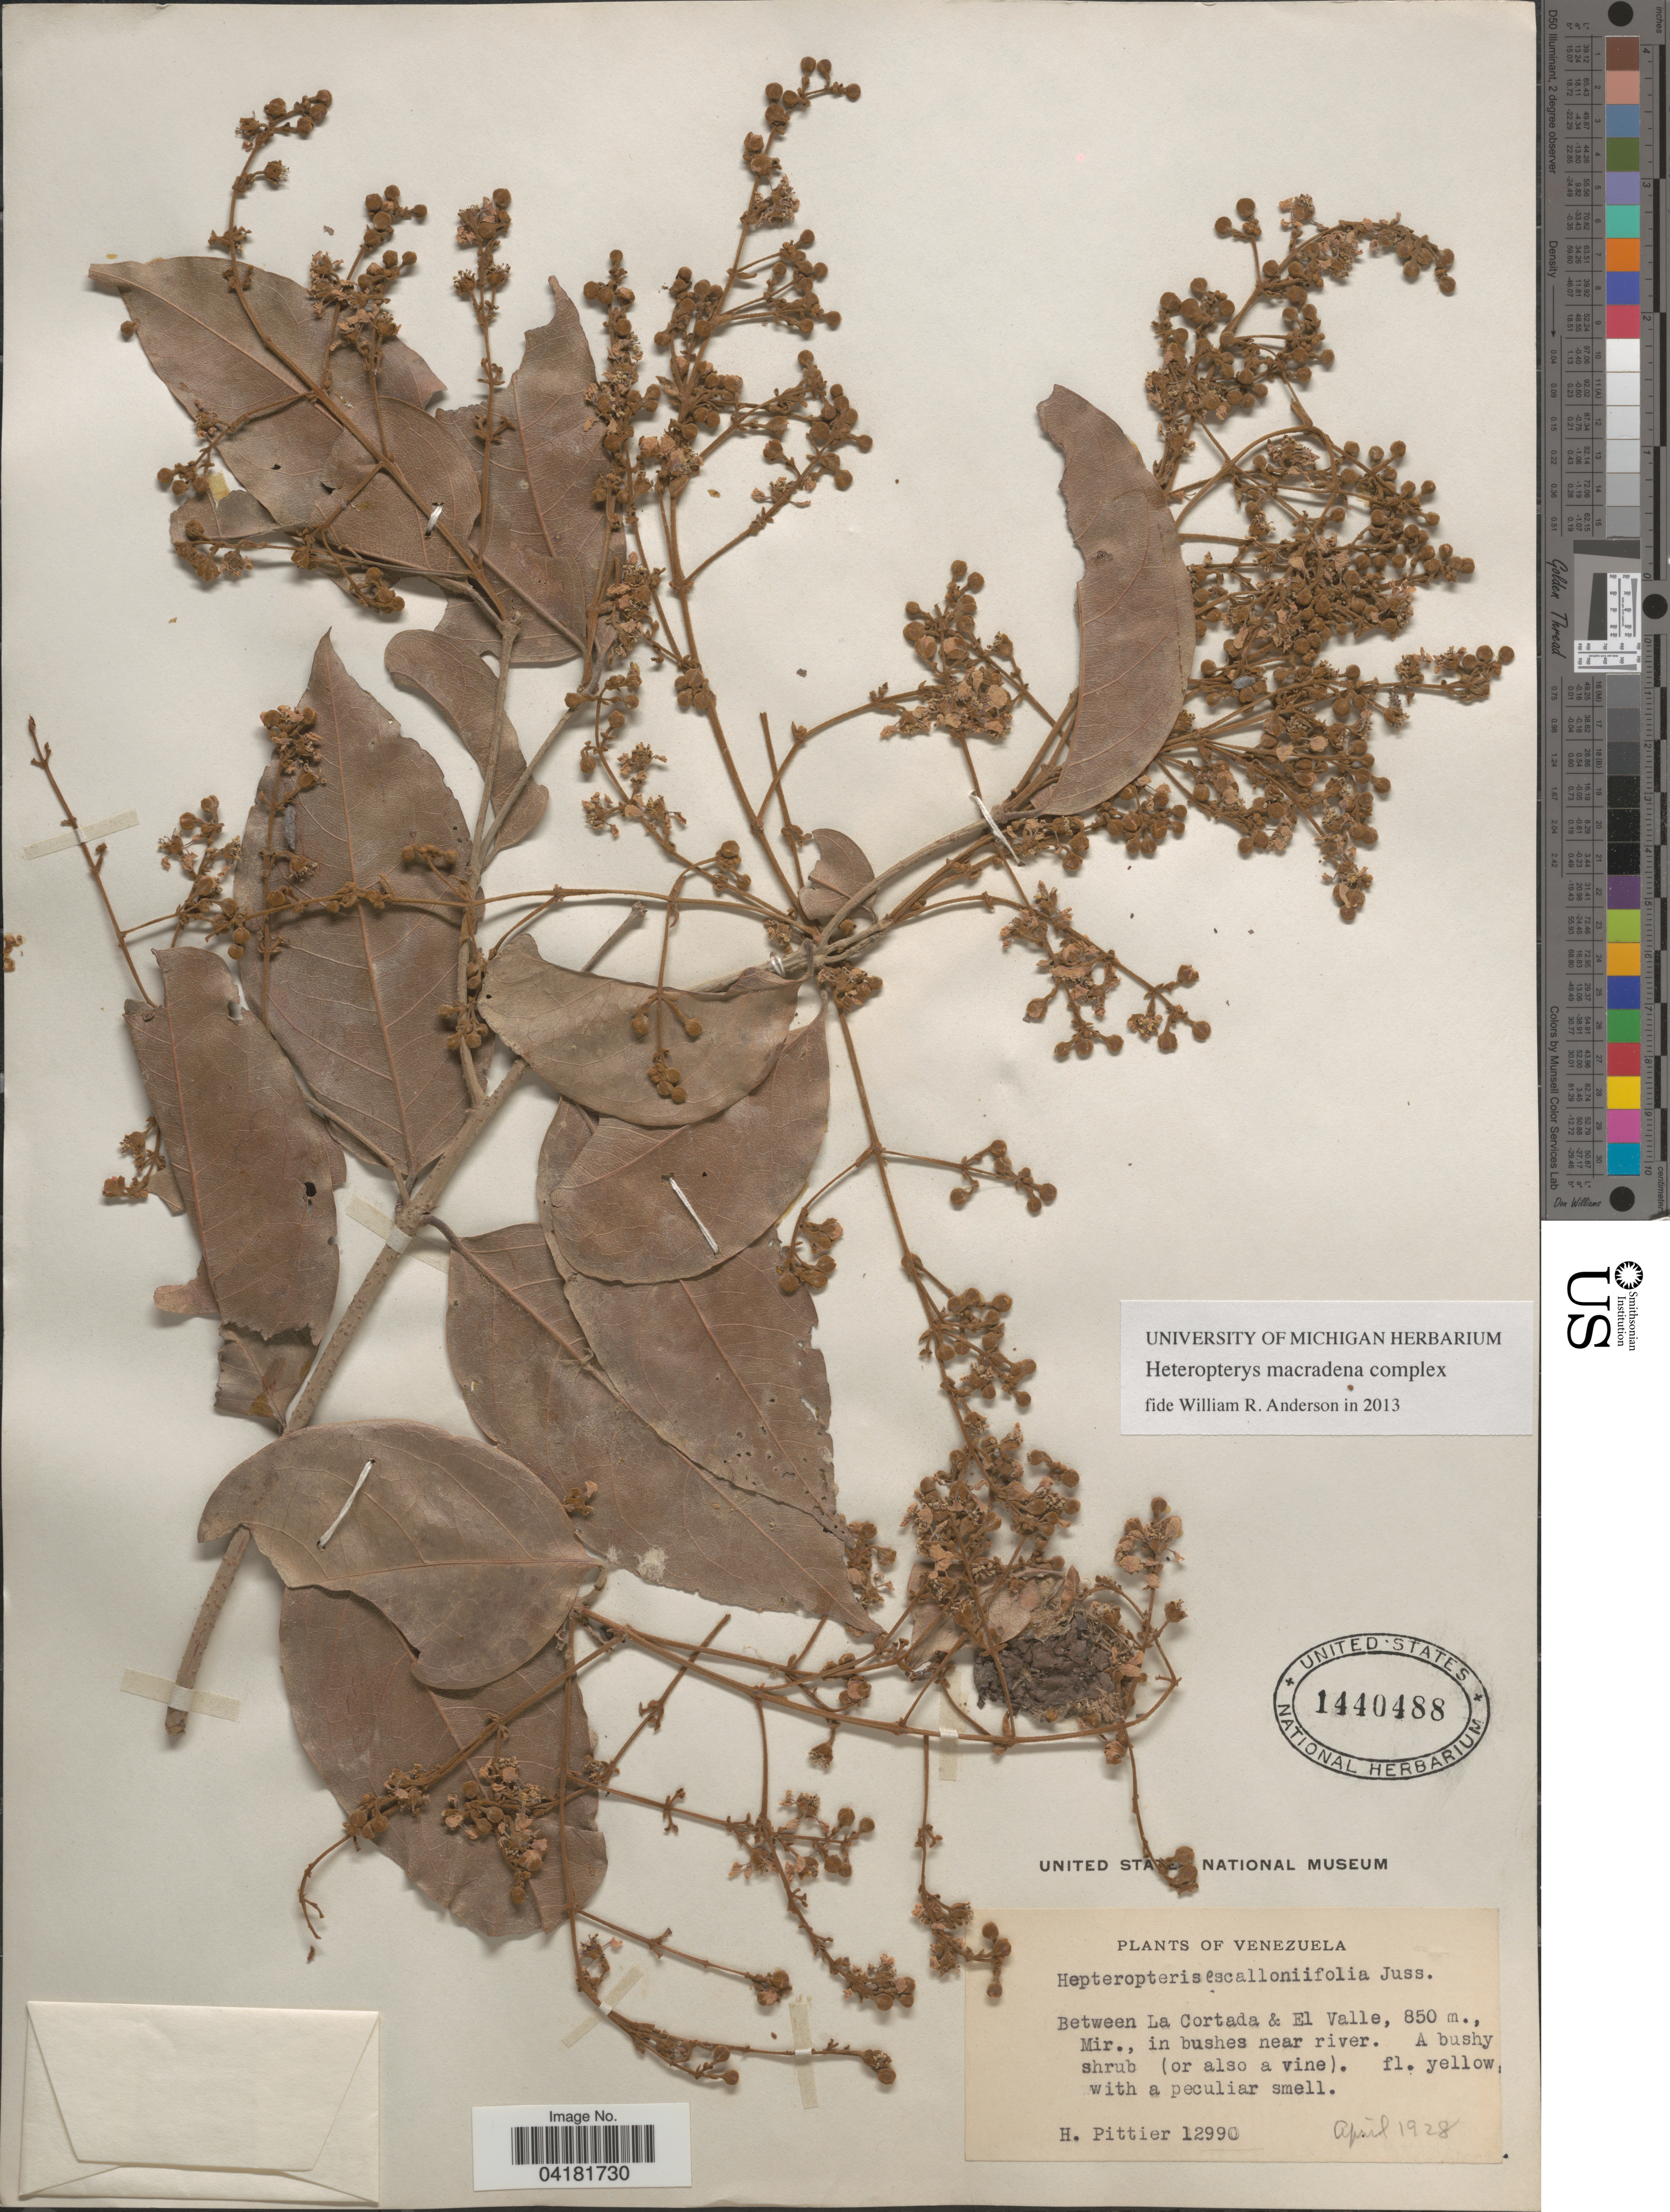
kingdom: Plantae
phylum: Tracheophyta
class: Magnoliopsida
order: Malpighiales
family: Malpighiaceae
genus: Heteropterys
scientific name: Heteropterys macradena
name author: (DC.) W.R. Anderson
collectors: H. F. Pittier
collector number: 12990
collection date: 1928-04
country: Venezuela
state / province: Miranda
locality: Between La Cortada & El Valle.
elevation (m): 850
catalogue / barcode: US 1440488